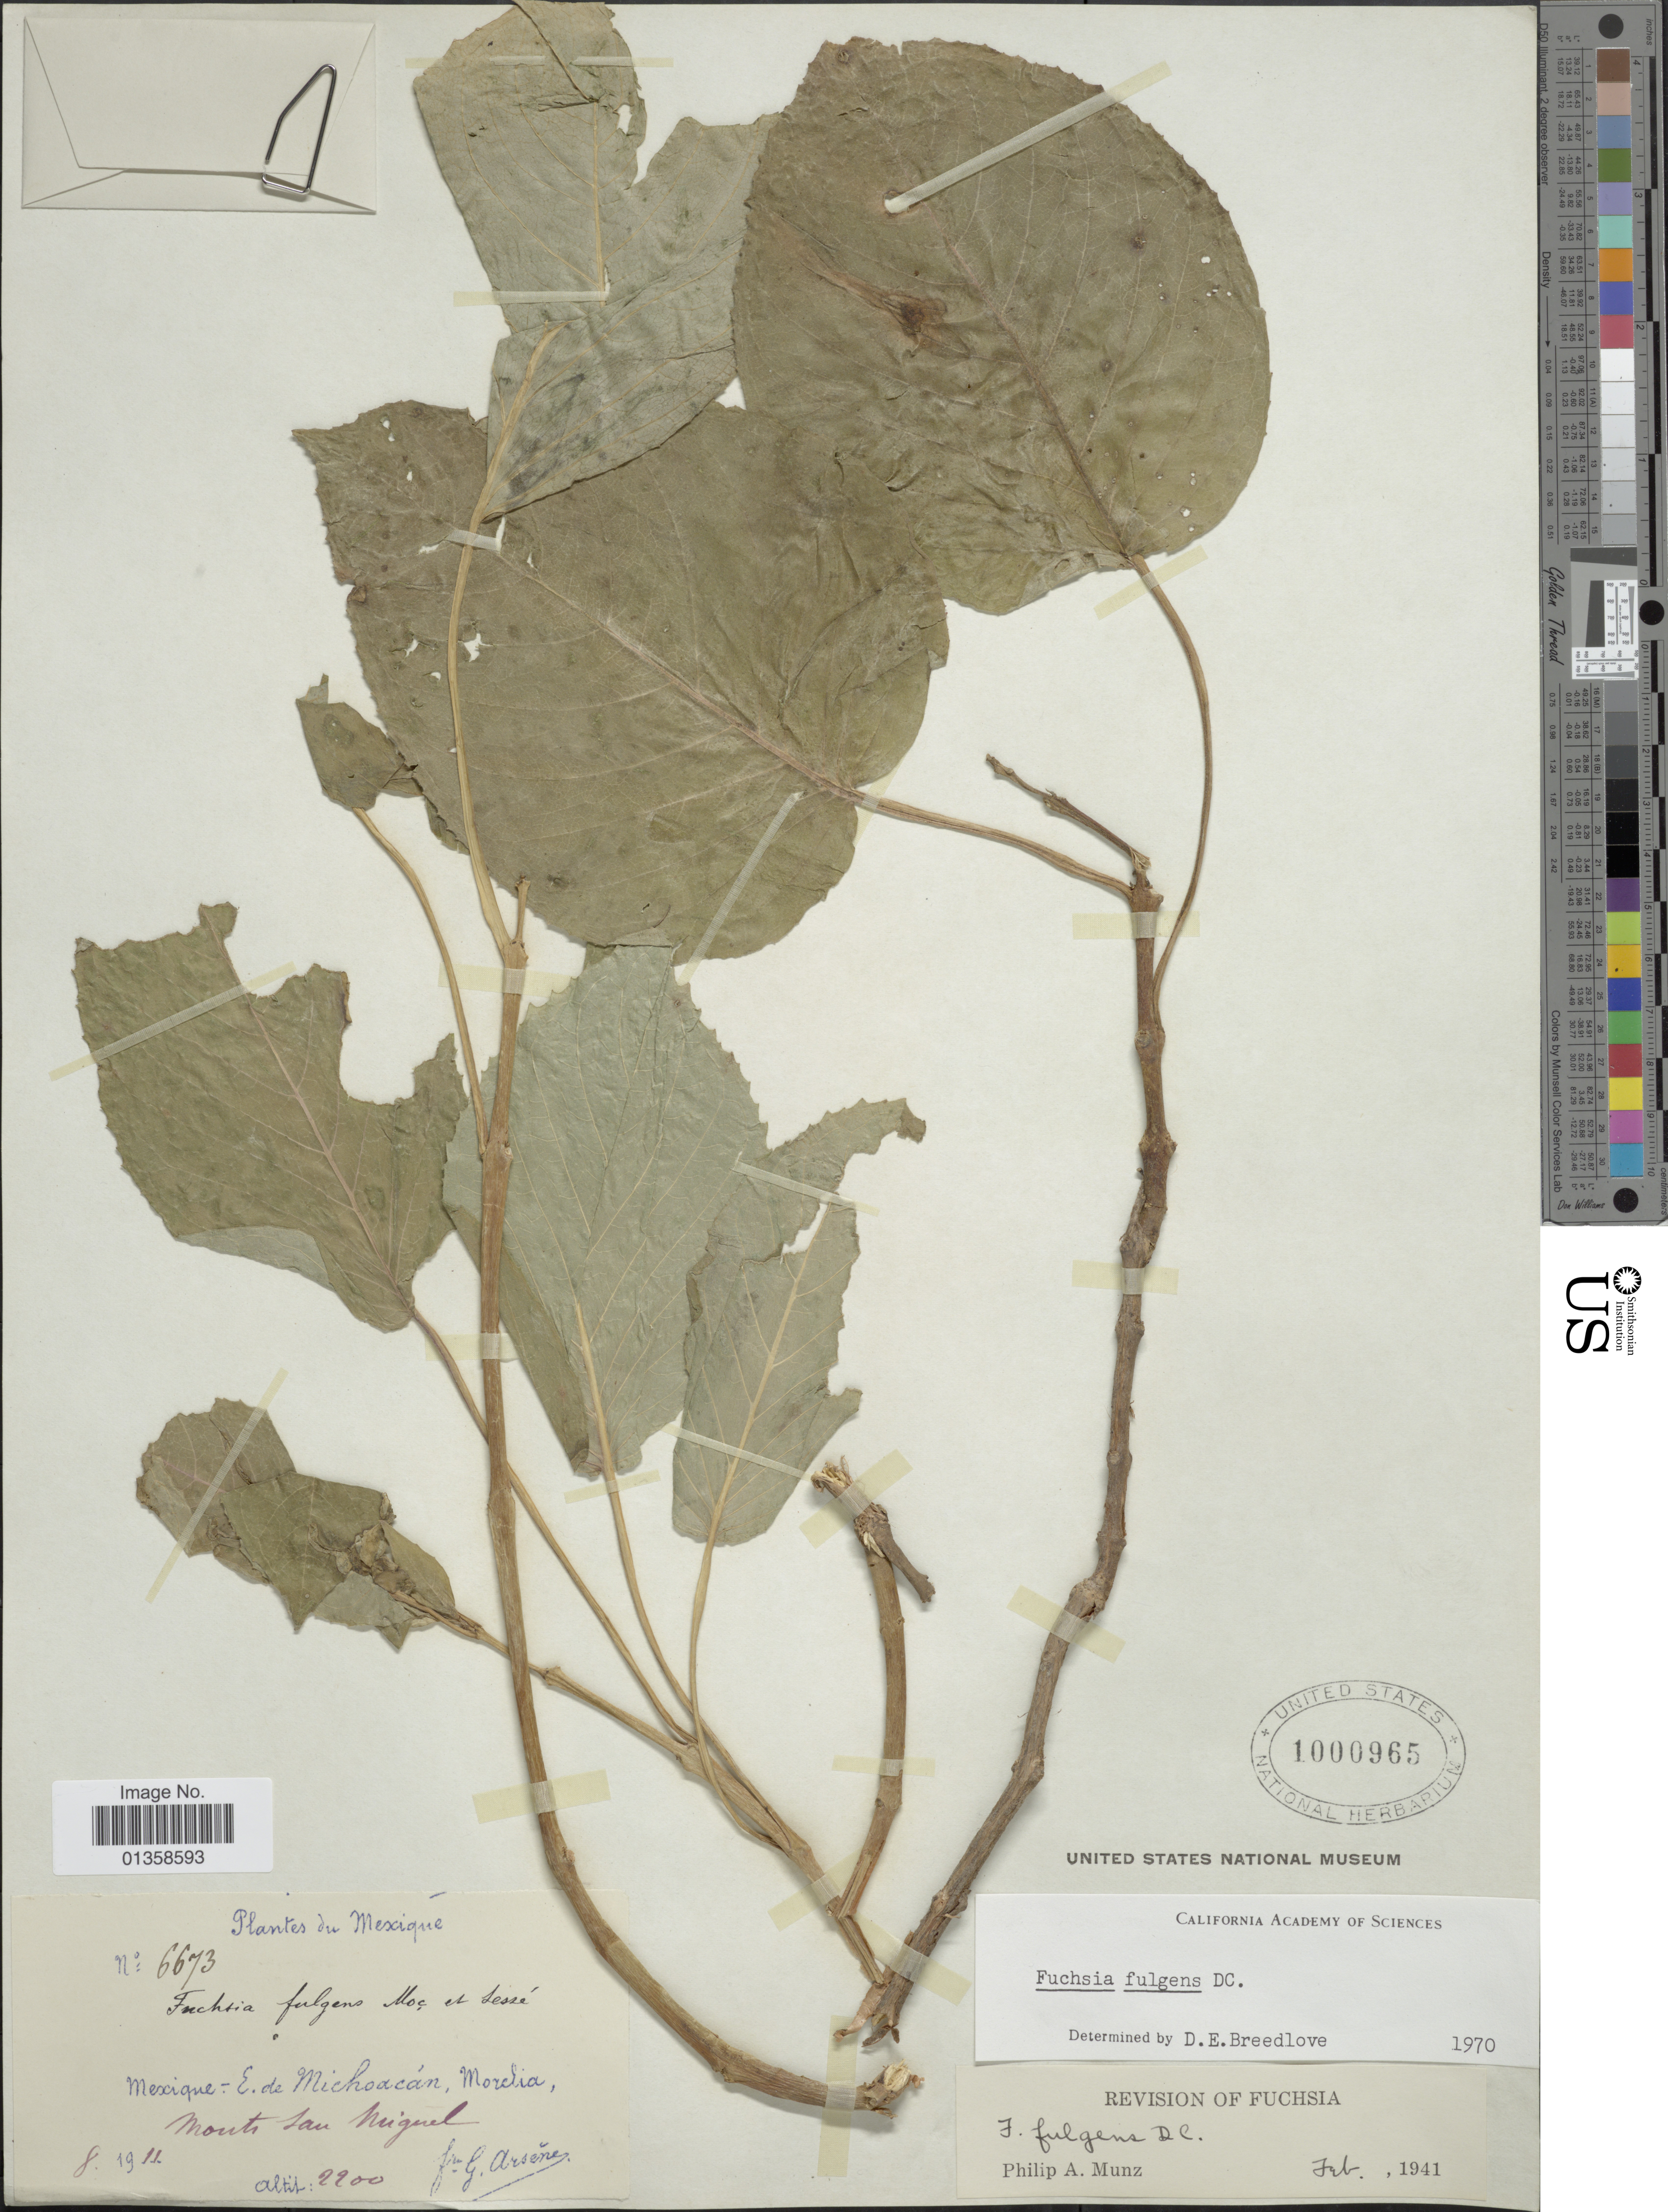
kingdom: Plantae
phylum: Tracheophyta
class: Magnoliopsida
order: Myrtales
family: Onagraceae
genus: Fuchsia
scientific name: Fuchsia fulgens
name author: DC.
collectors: Bro. G. Arsène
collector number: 6673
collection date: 1911-08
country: Mexico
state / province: Michoacán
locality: Morelia, Monts San Miguel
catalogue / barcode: US 1000965